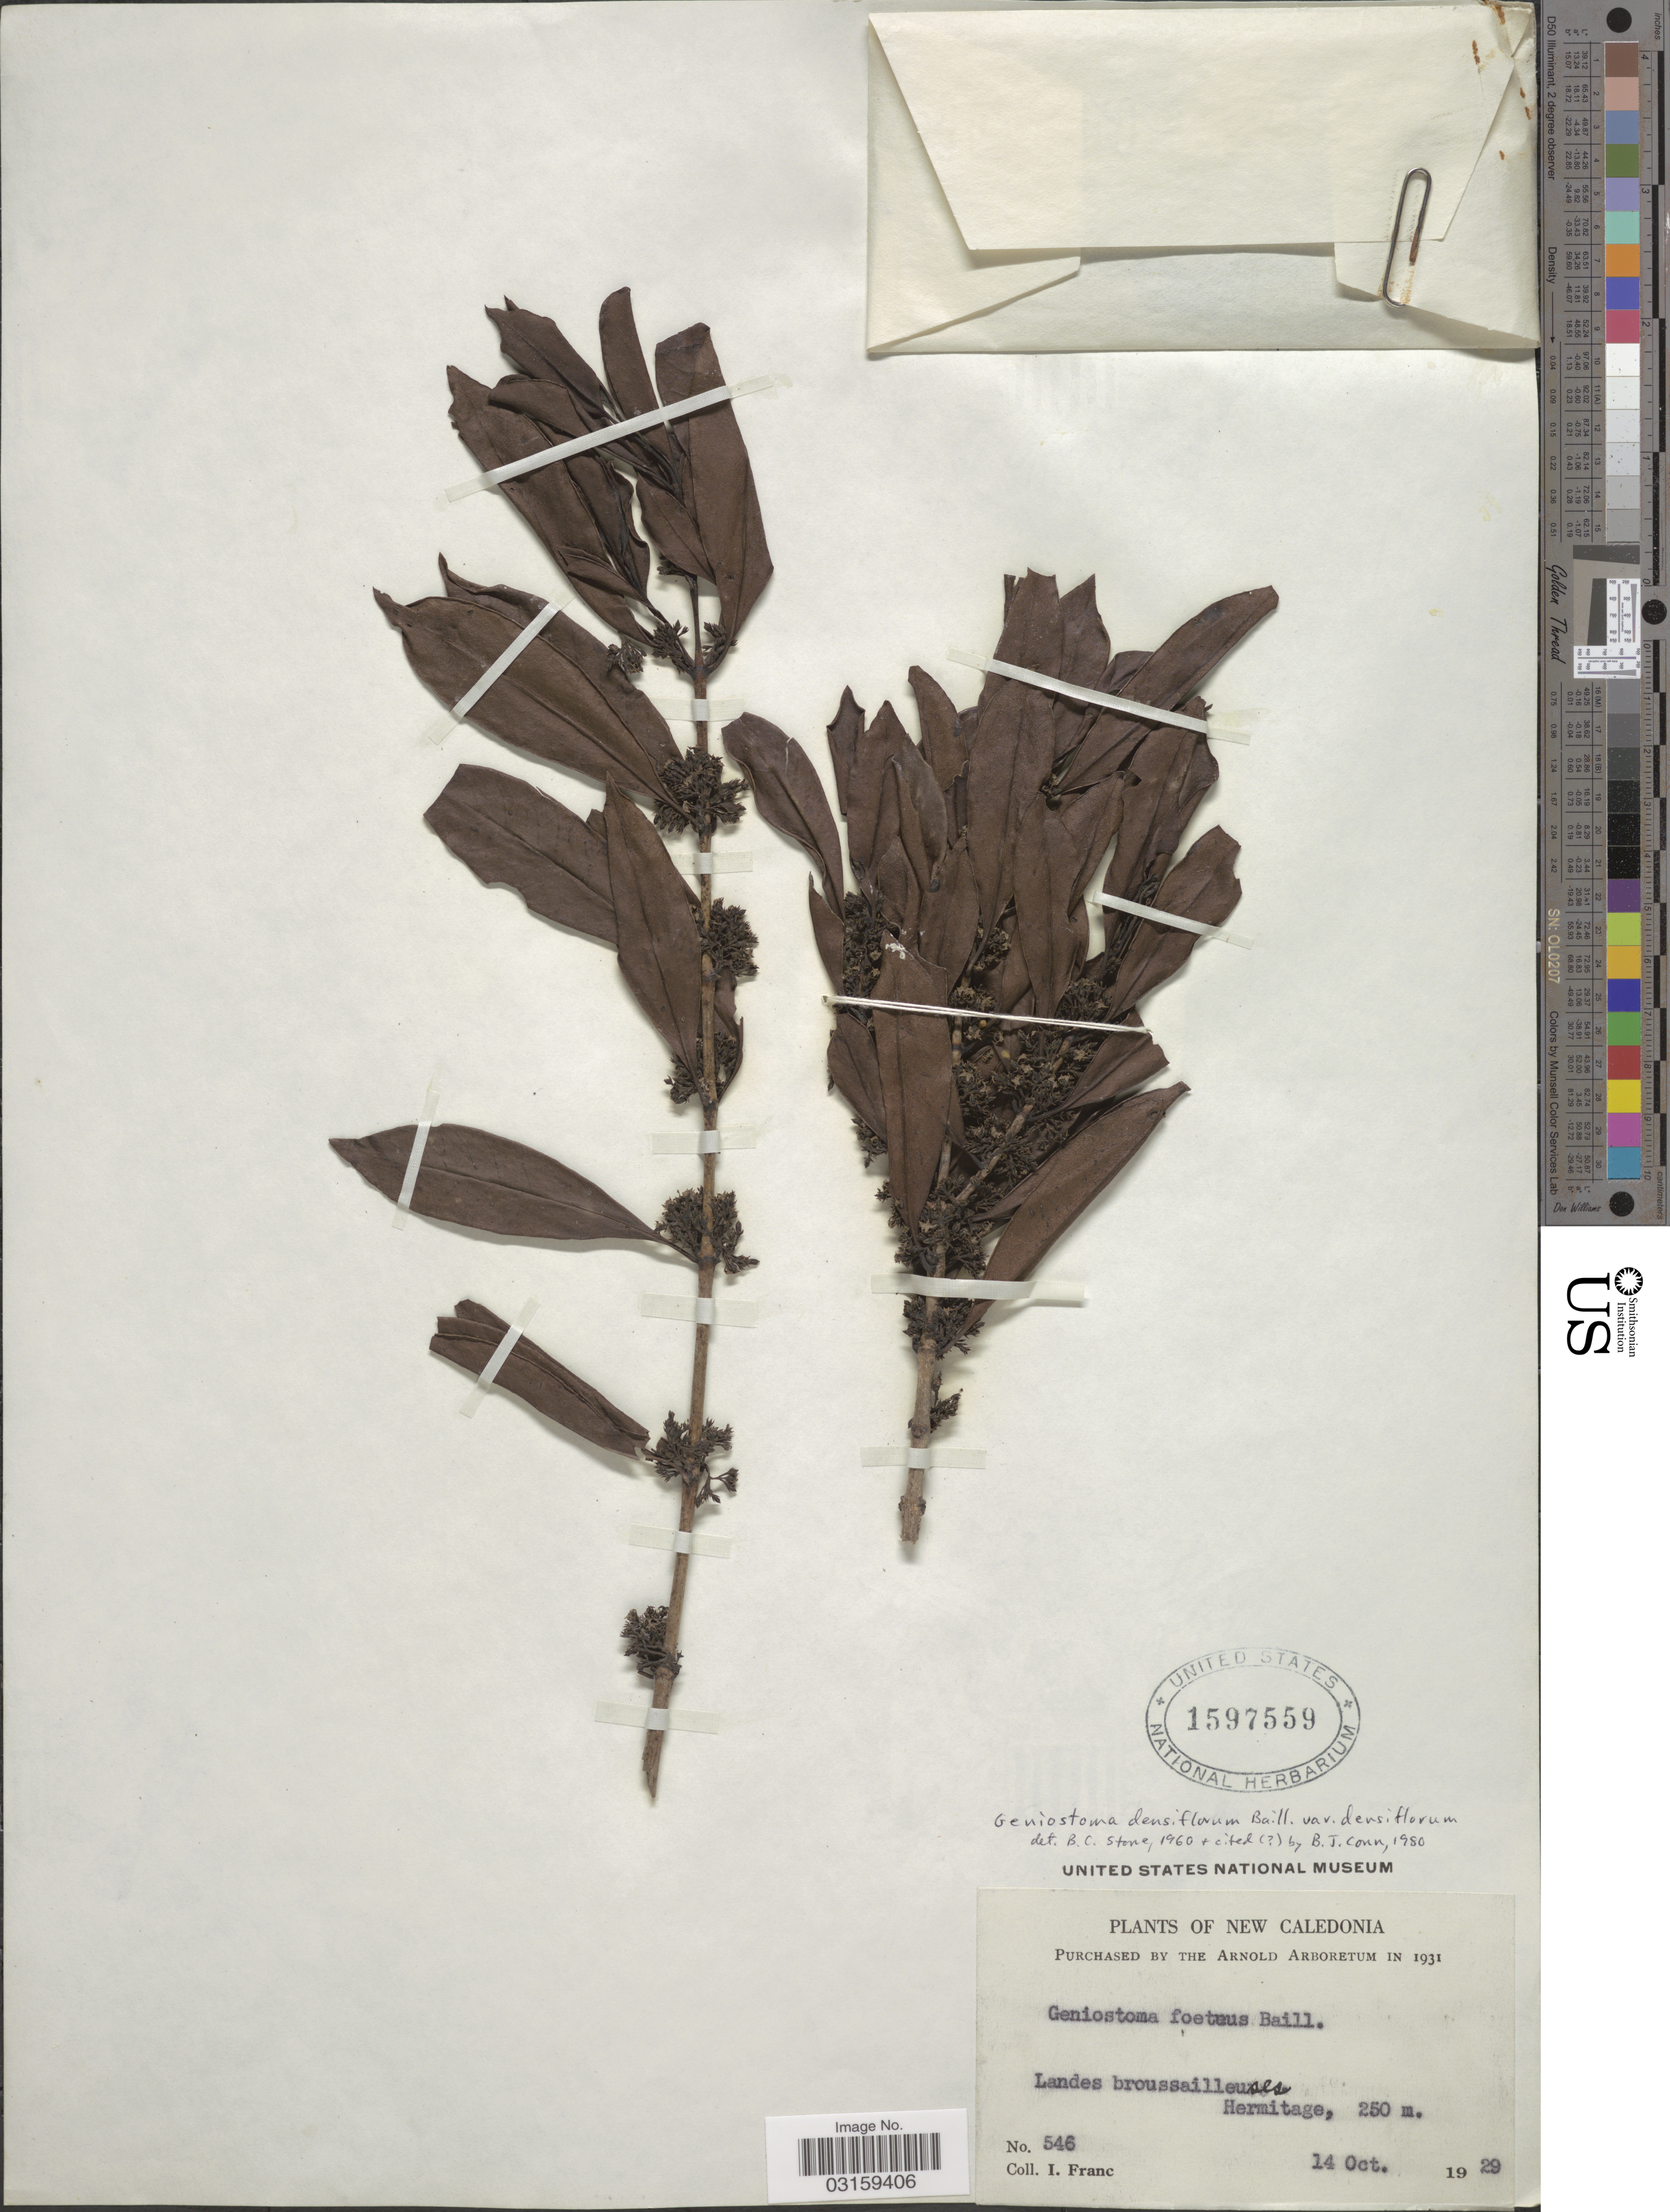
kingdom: Plantae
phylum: Tracheophyta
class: Magnoliopsida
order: Gentianales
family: Loganiaceae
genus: Geniostoma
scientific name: Geniostoma densiflorum var. densiflorum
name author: Baill.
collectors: I. Franc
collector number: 546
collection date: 1929-10-14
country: New Caledonia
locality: Hermitage.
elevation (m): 250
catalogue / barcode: US 1597559